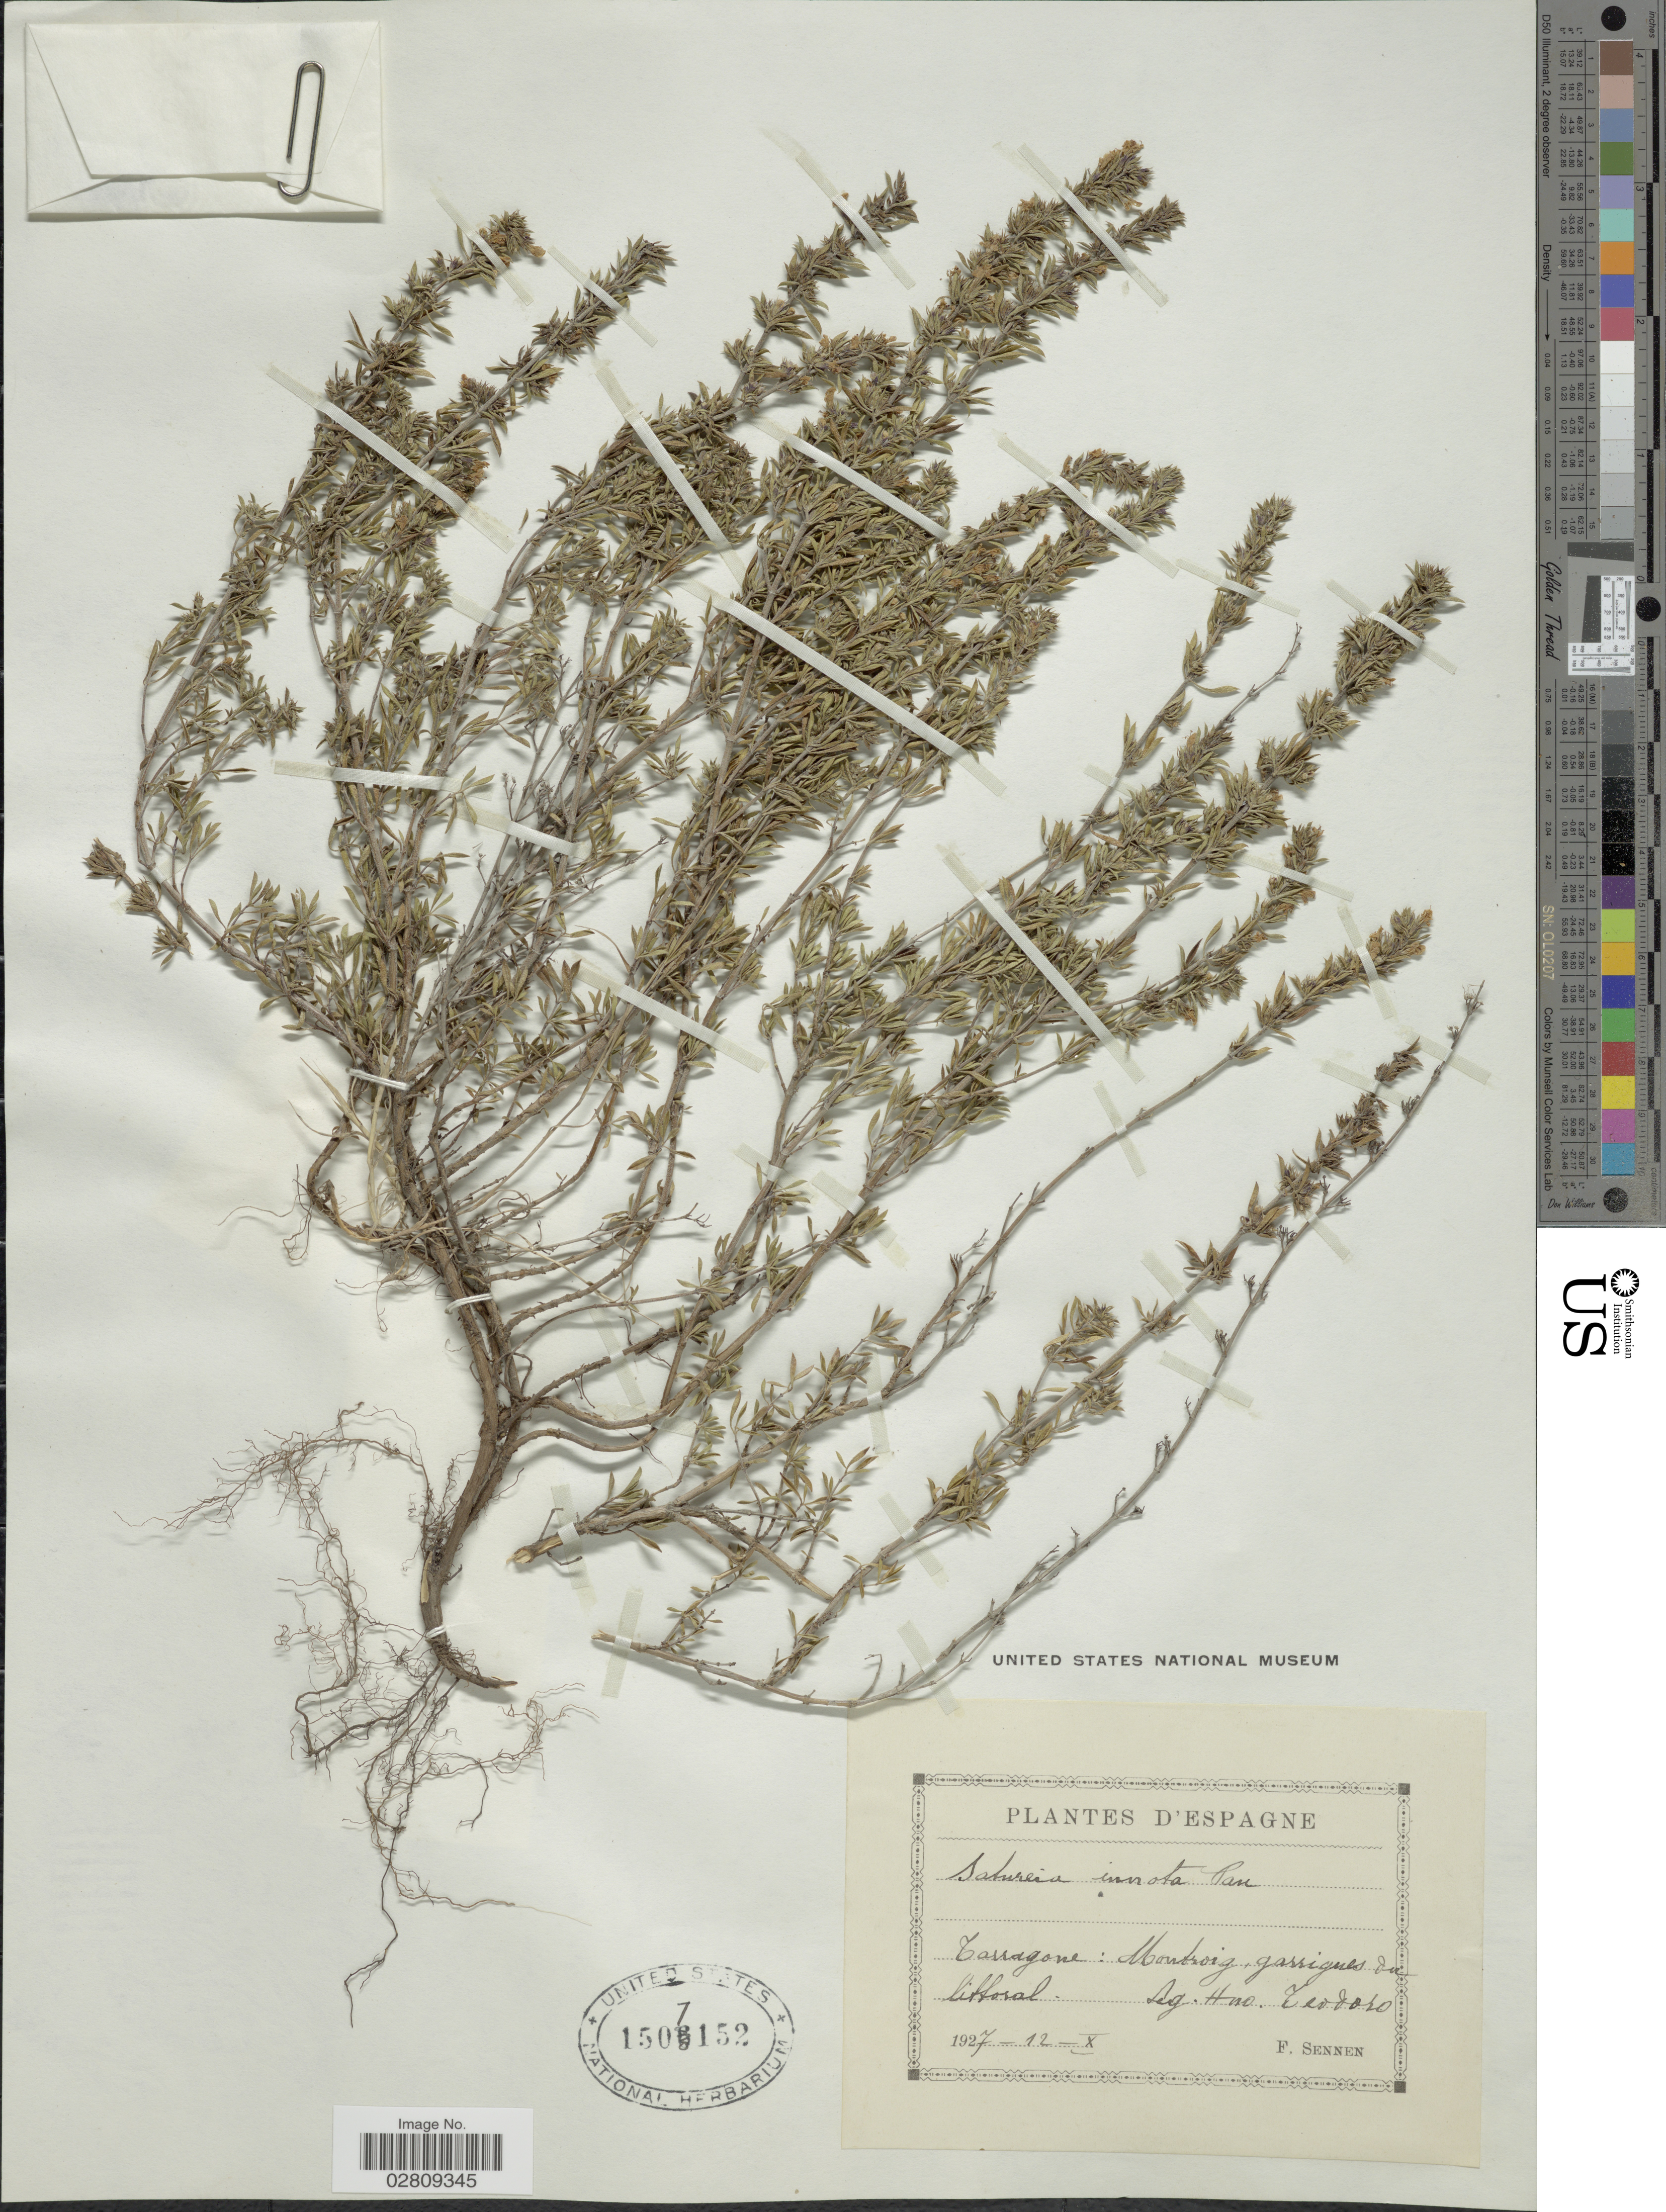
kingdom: Plantae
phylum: Tracheophyta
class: Magnoliopsida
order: Lamiales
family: Lamiaceae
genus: Satureja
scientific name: Satureja innota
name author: (Pau) Font Quer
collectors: H. Teodoro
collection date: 1927-10-12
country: Spain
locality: Espagne. Tarragone: Montroig, garrigues du littoral.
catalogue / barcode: US 1507152